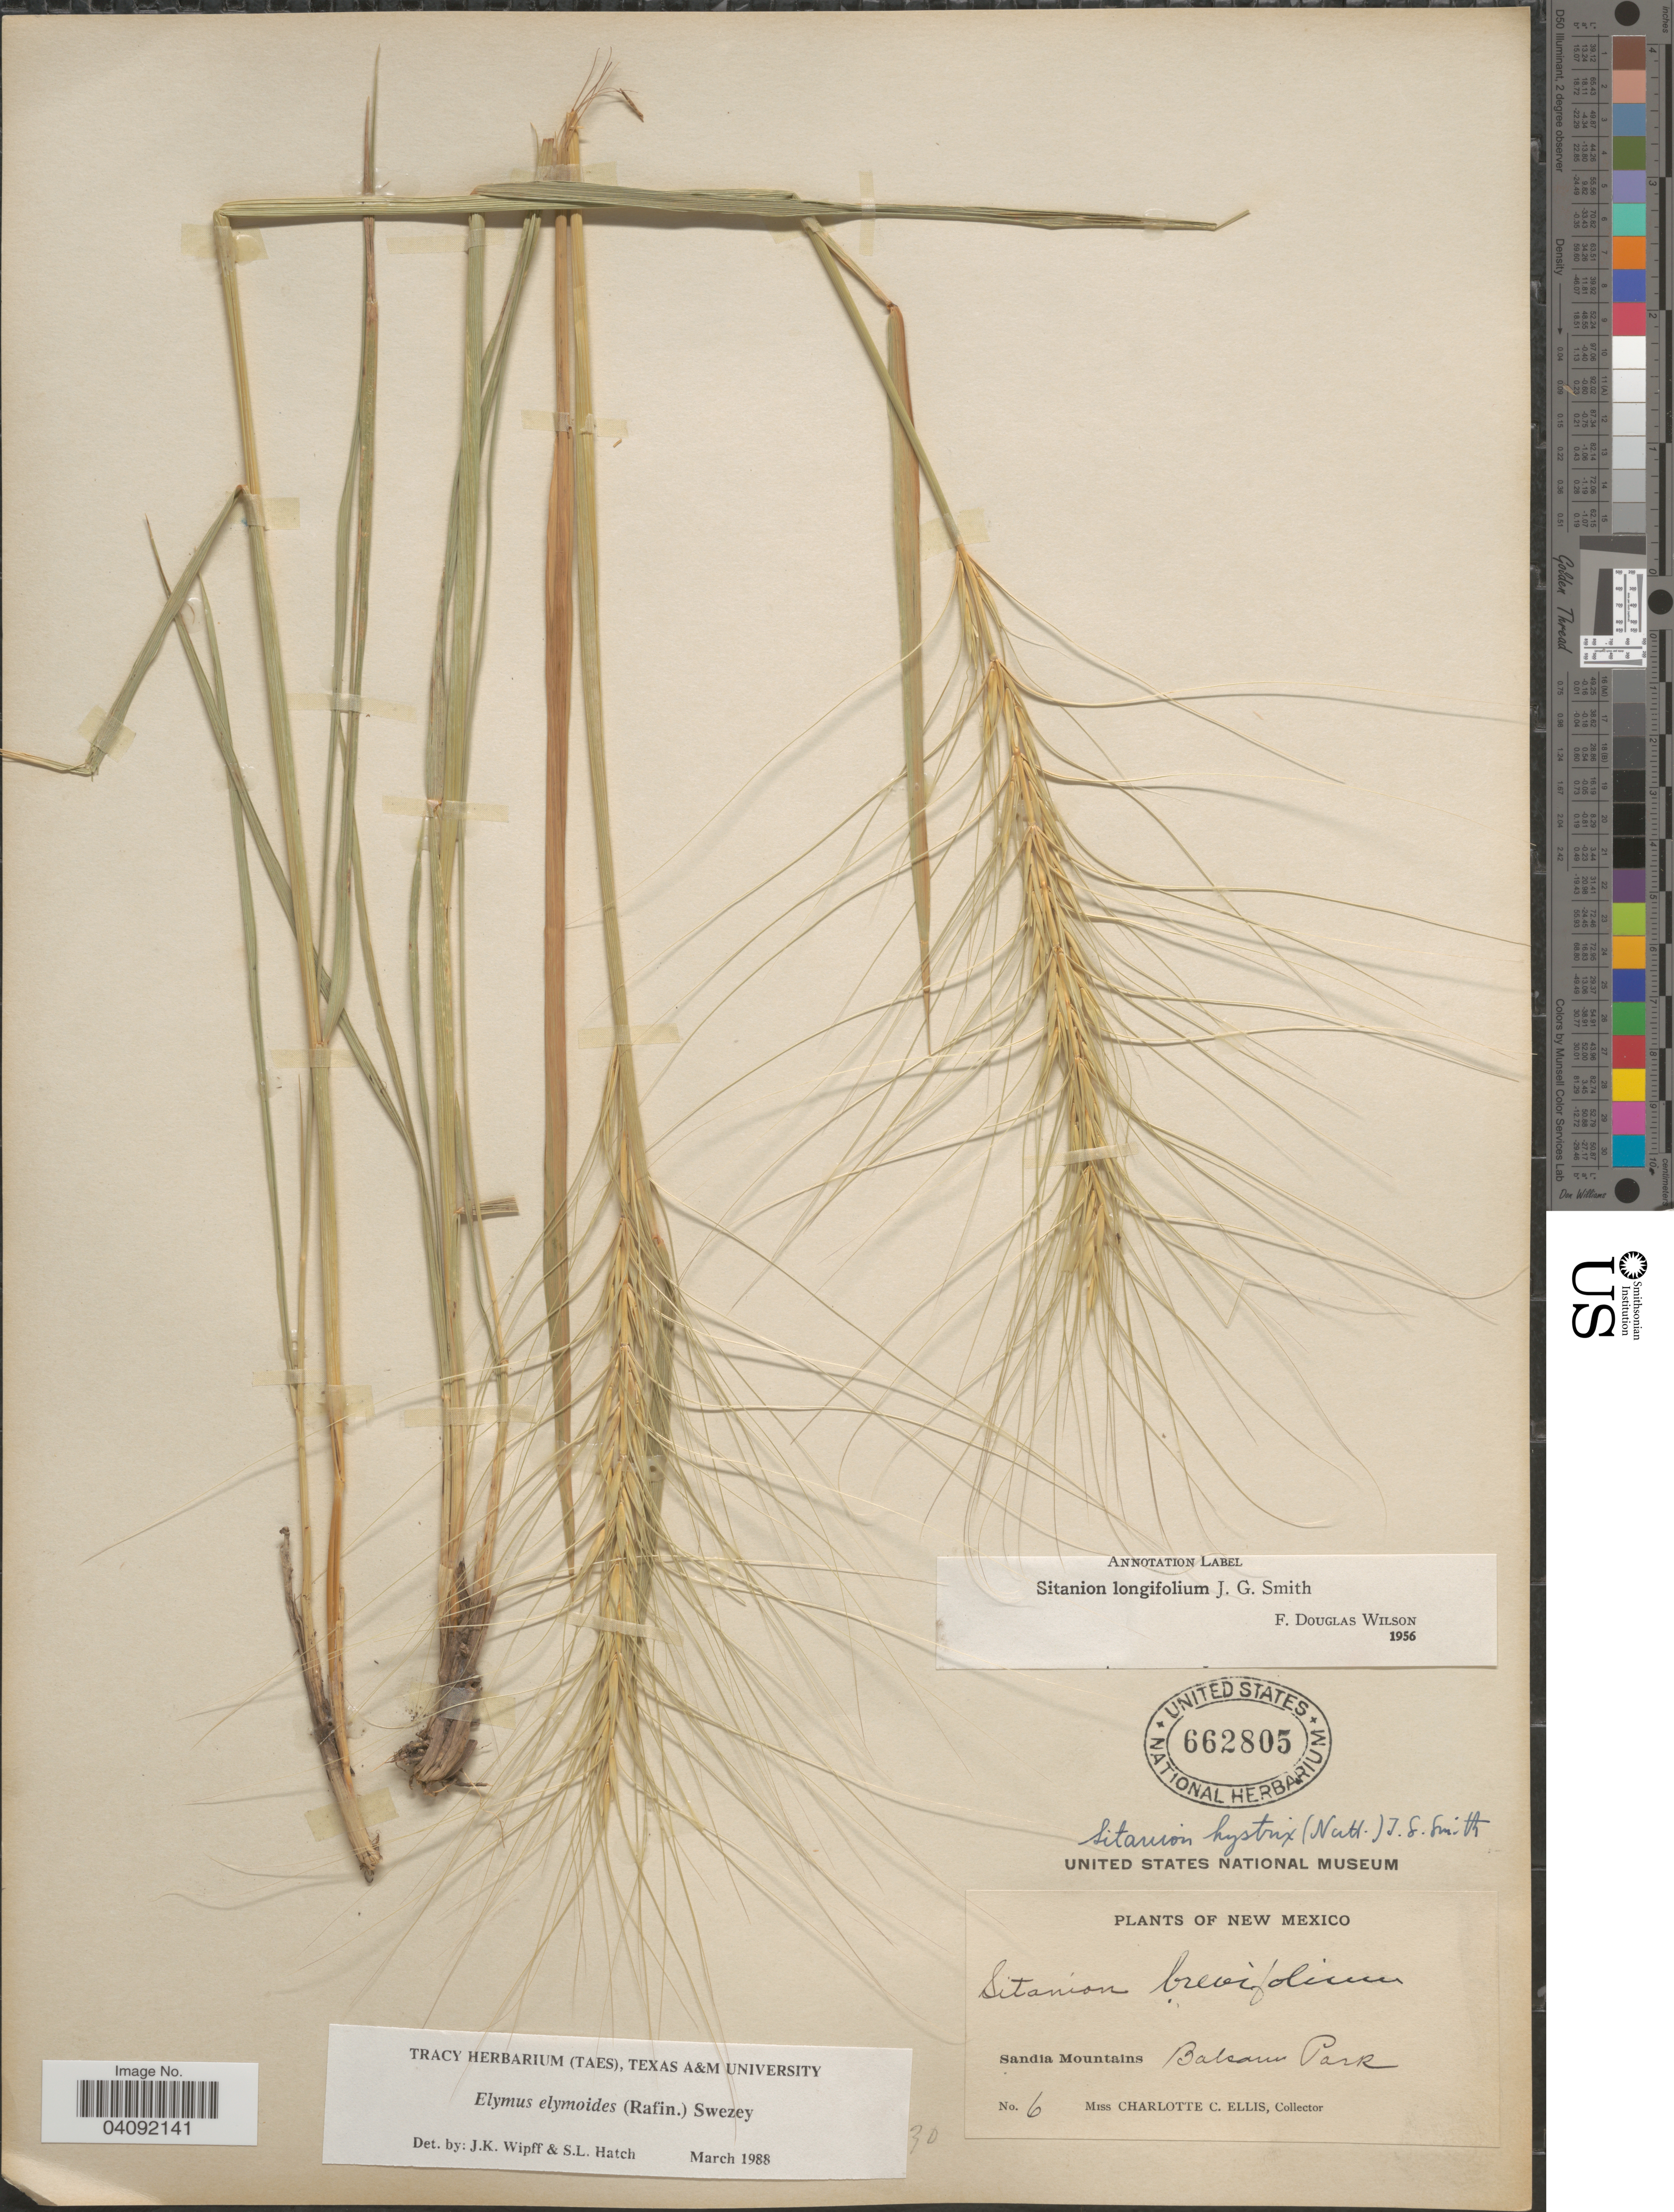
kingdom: Plantae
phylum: Tracheophyta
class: Liliopsida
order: Poales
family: Poaceae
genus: Elymus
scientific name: Elymus elymoides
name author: (Raf.) Swezey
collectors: C. C. Ellis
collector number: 6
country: United States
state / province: New Mexico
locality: Sandia Mountains. Balsam Park.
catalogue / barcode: US 662805